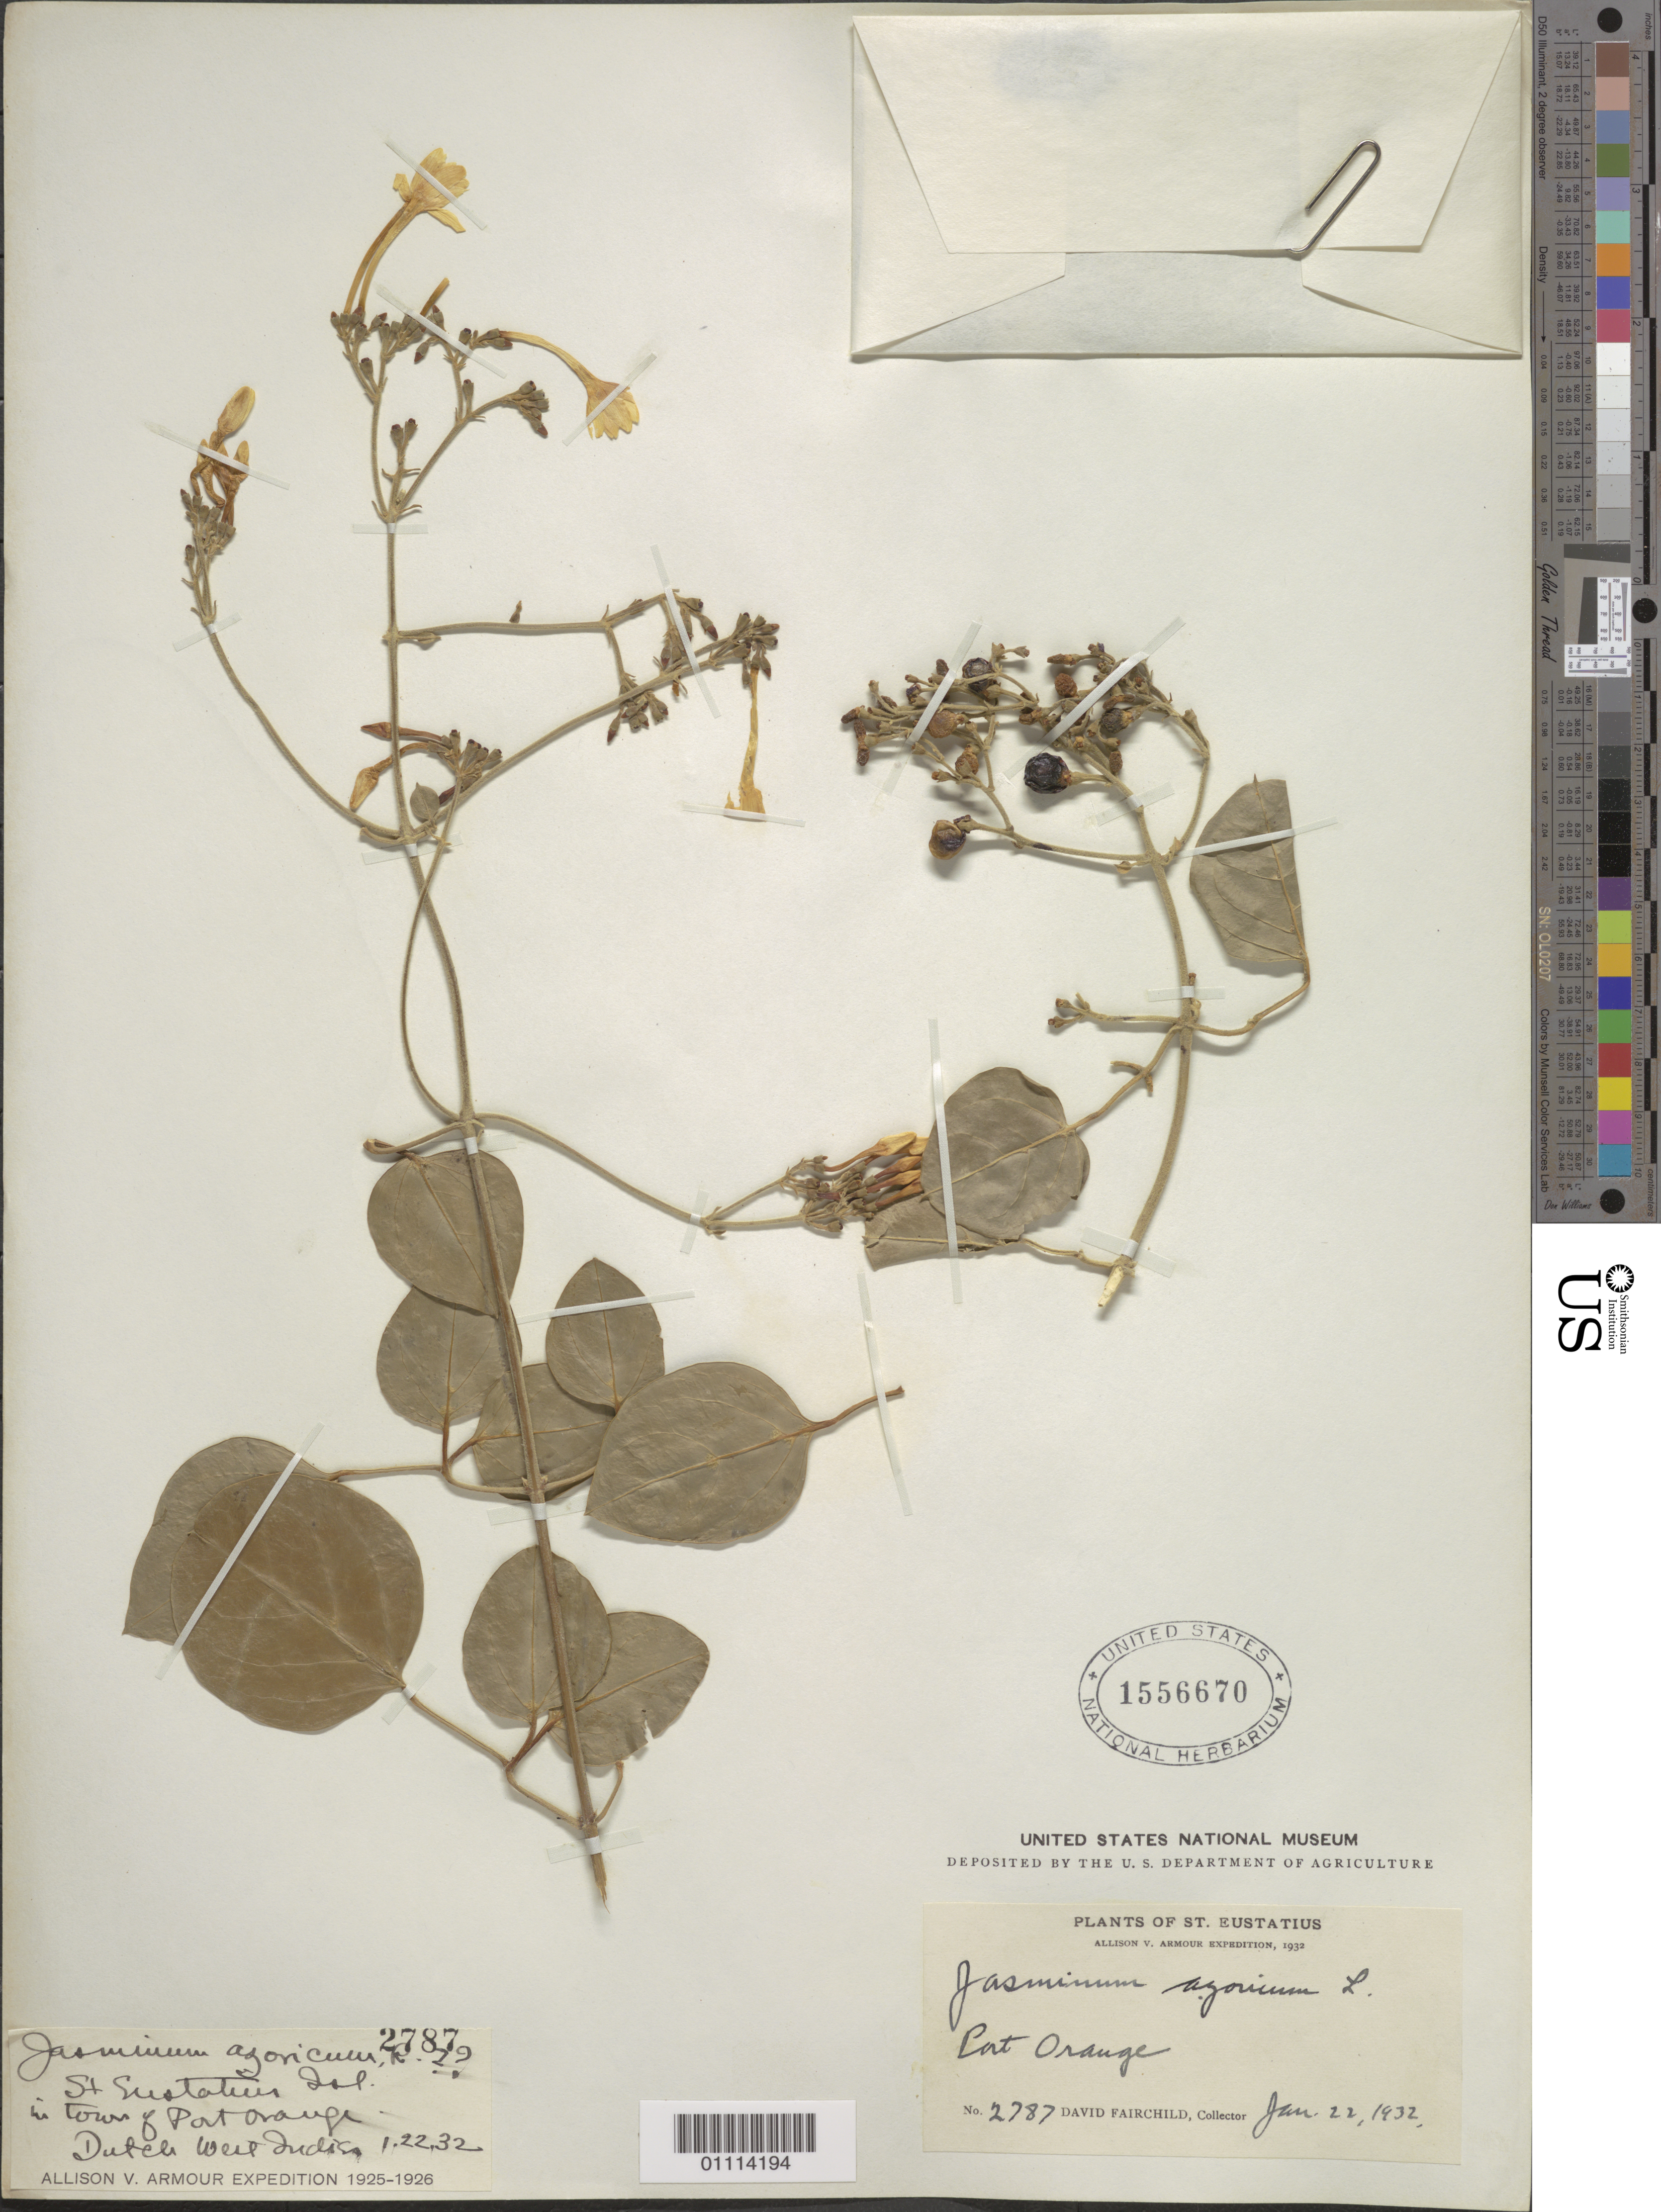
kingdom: Plantae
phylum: Tracheophyta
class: Magnoliopsida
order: Lamiales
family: Oleaceae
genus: Jasminum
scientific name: Jasminum azoricum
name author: L.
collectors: D. Fairchild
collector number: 2787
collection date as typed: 22 Jan 1932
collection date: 1932-01-22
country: Netherlands Antilles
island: Sint Eustatius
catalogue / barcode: US 1556670